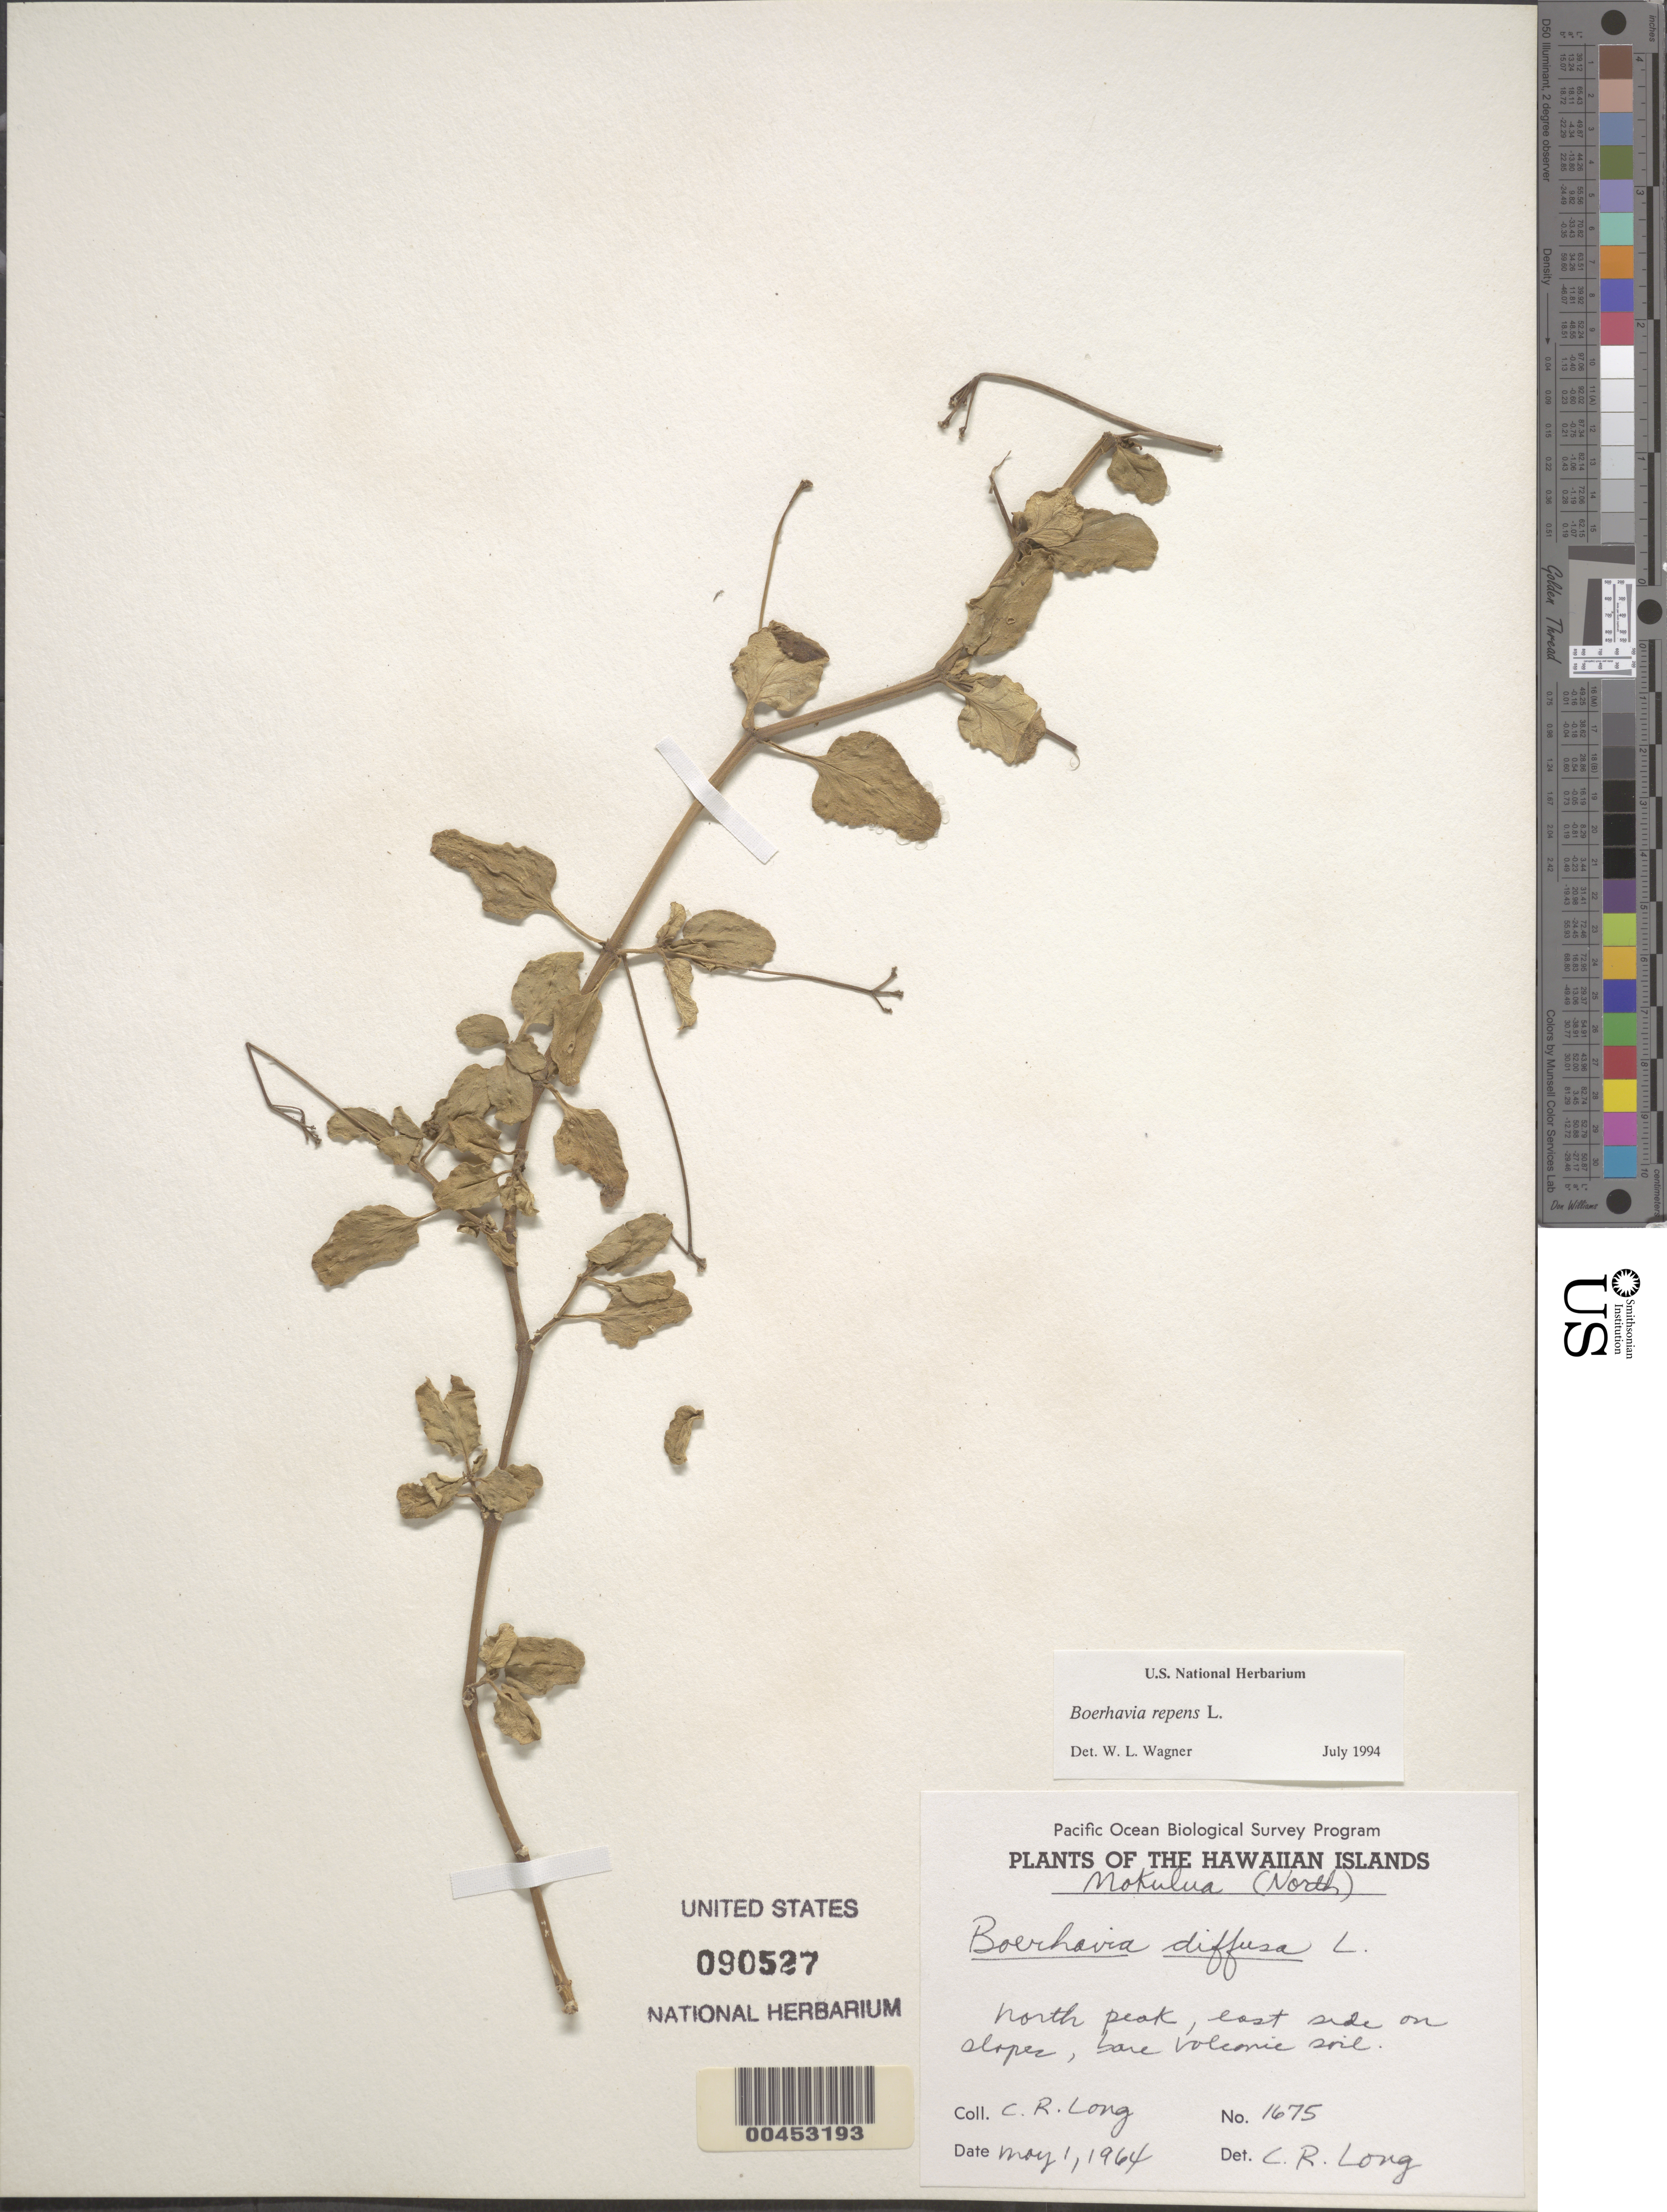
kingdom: Plantae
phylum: Tracheophyta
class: Magnoliopsida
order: Caryophyllales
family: Nyctaginaceae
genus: Boerhavia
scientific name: Boerhavia repens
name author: L.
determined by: Wagner, W. L., (BOT), Smithsonian Institution - National Museum of Natural History (UNITED STATES)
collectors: C. Long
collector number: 1675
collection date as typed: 1 May 1964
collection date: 1964-05-01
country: United States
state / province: Hawaii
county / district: Honolulu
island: Mokulua Islets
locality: N Mokulua, N peak, E side on slopes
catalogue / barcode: US 90527